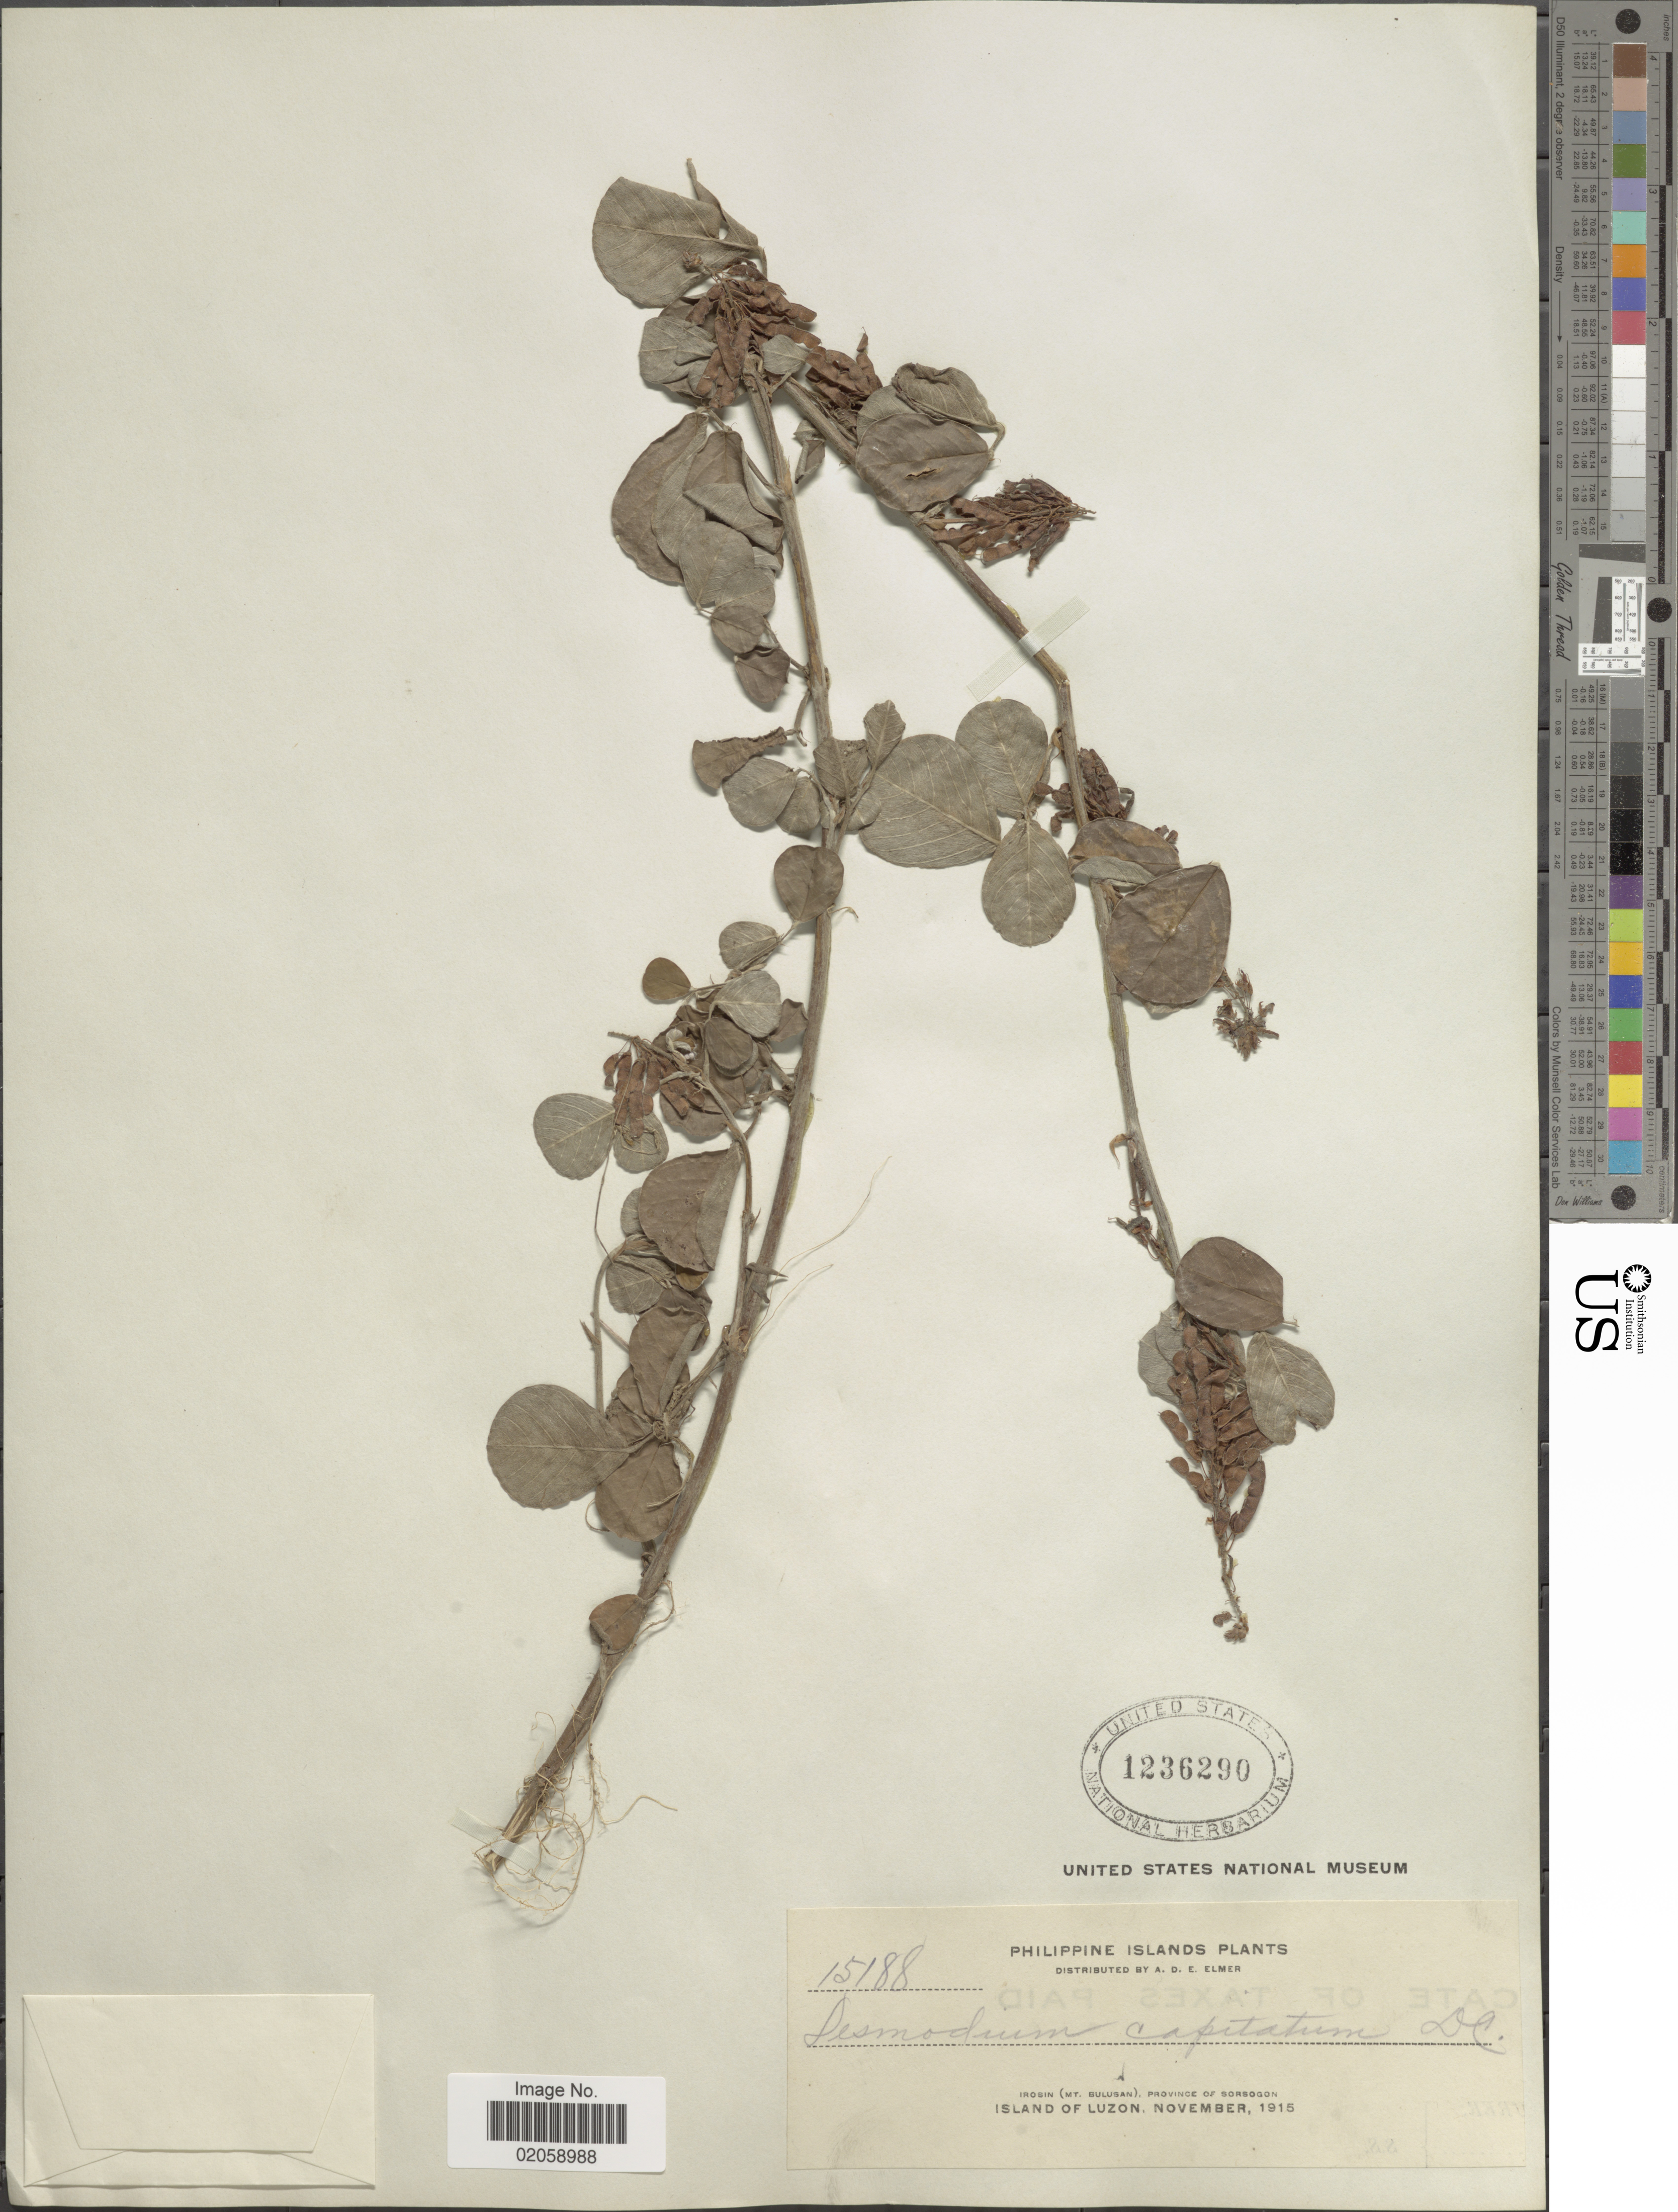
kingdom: Plantae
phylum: Tracheophyta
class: Magnoliopsida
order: Fabales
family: Fabaceae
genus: Grona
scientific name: Grona retroflexa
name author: (L.) H. Ohashi & K. Ohashi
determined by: Strong, Mark T., (BOT), Smithsonian Institution - National Museum of Natural History (UNITED STATES)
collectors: A. D. E. Elmer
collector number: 15188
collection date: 1915-11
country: Philippines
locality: Philippine Islands. Irosin (Mt. Bulusan), Province of Sorsogon. Island of Luzon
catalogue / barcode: US 1236290